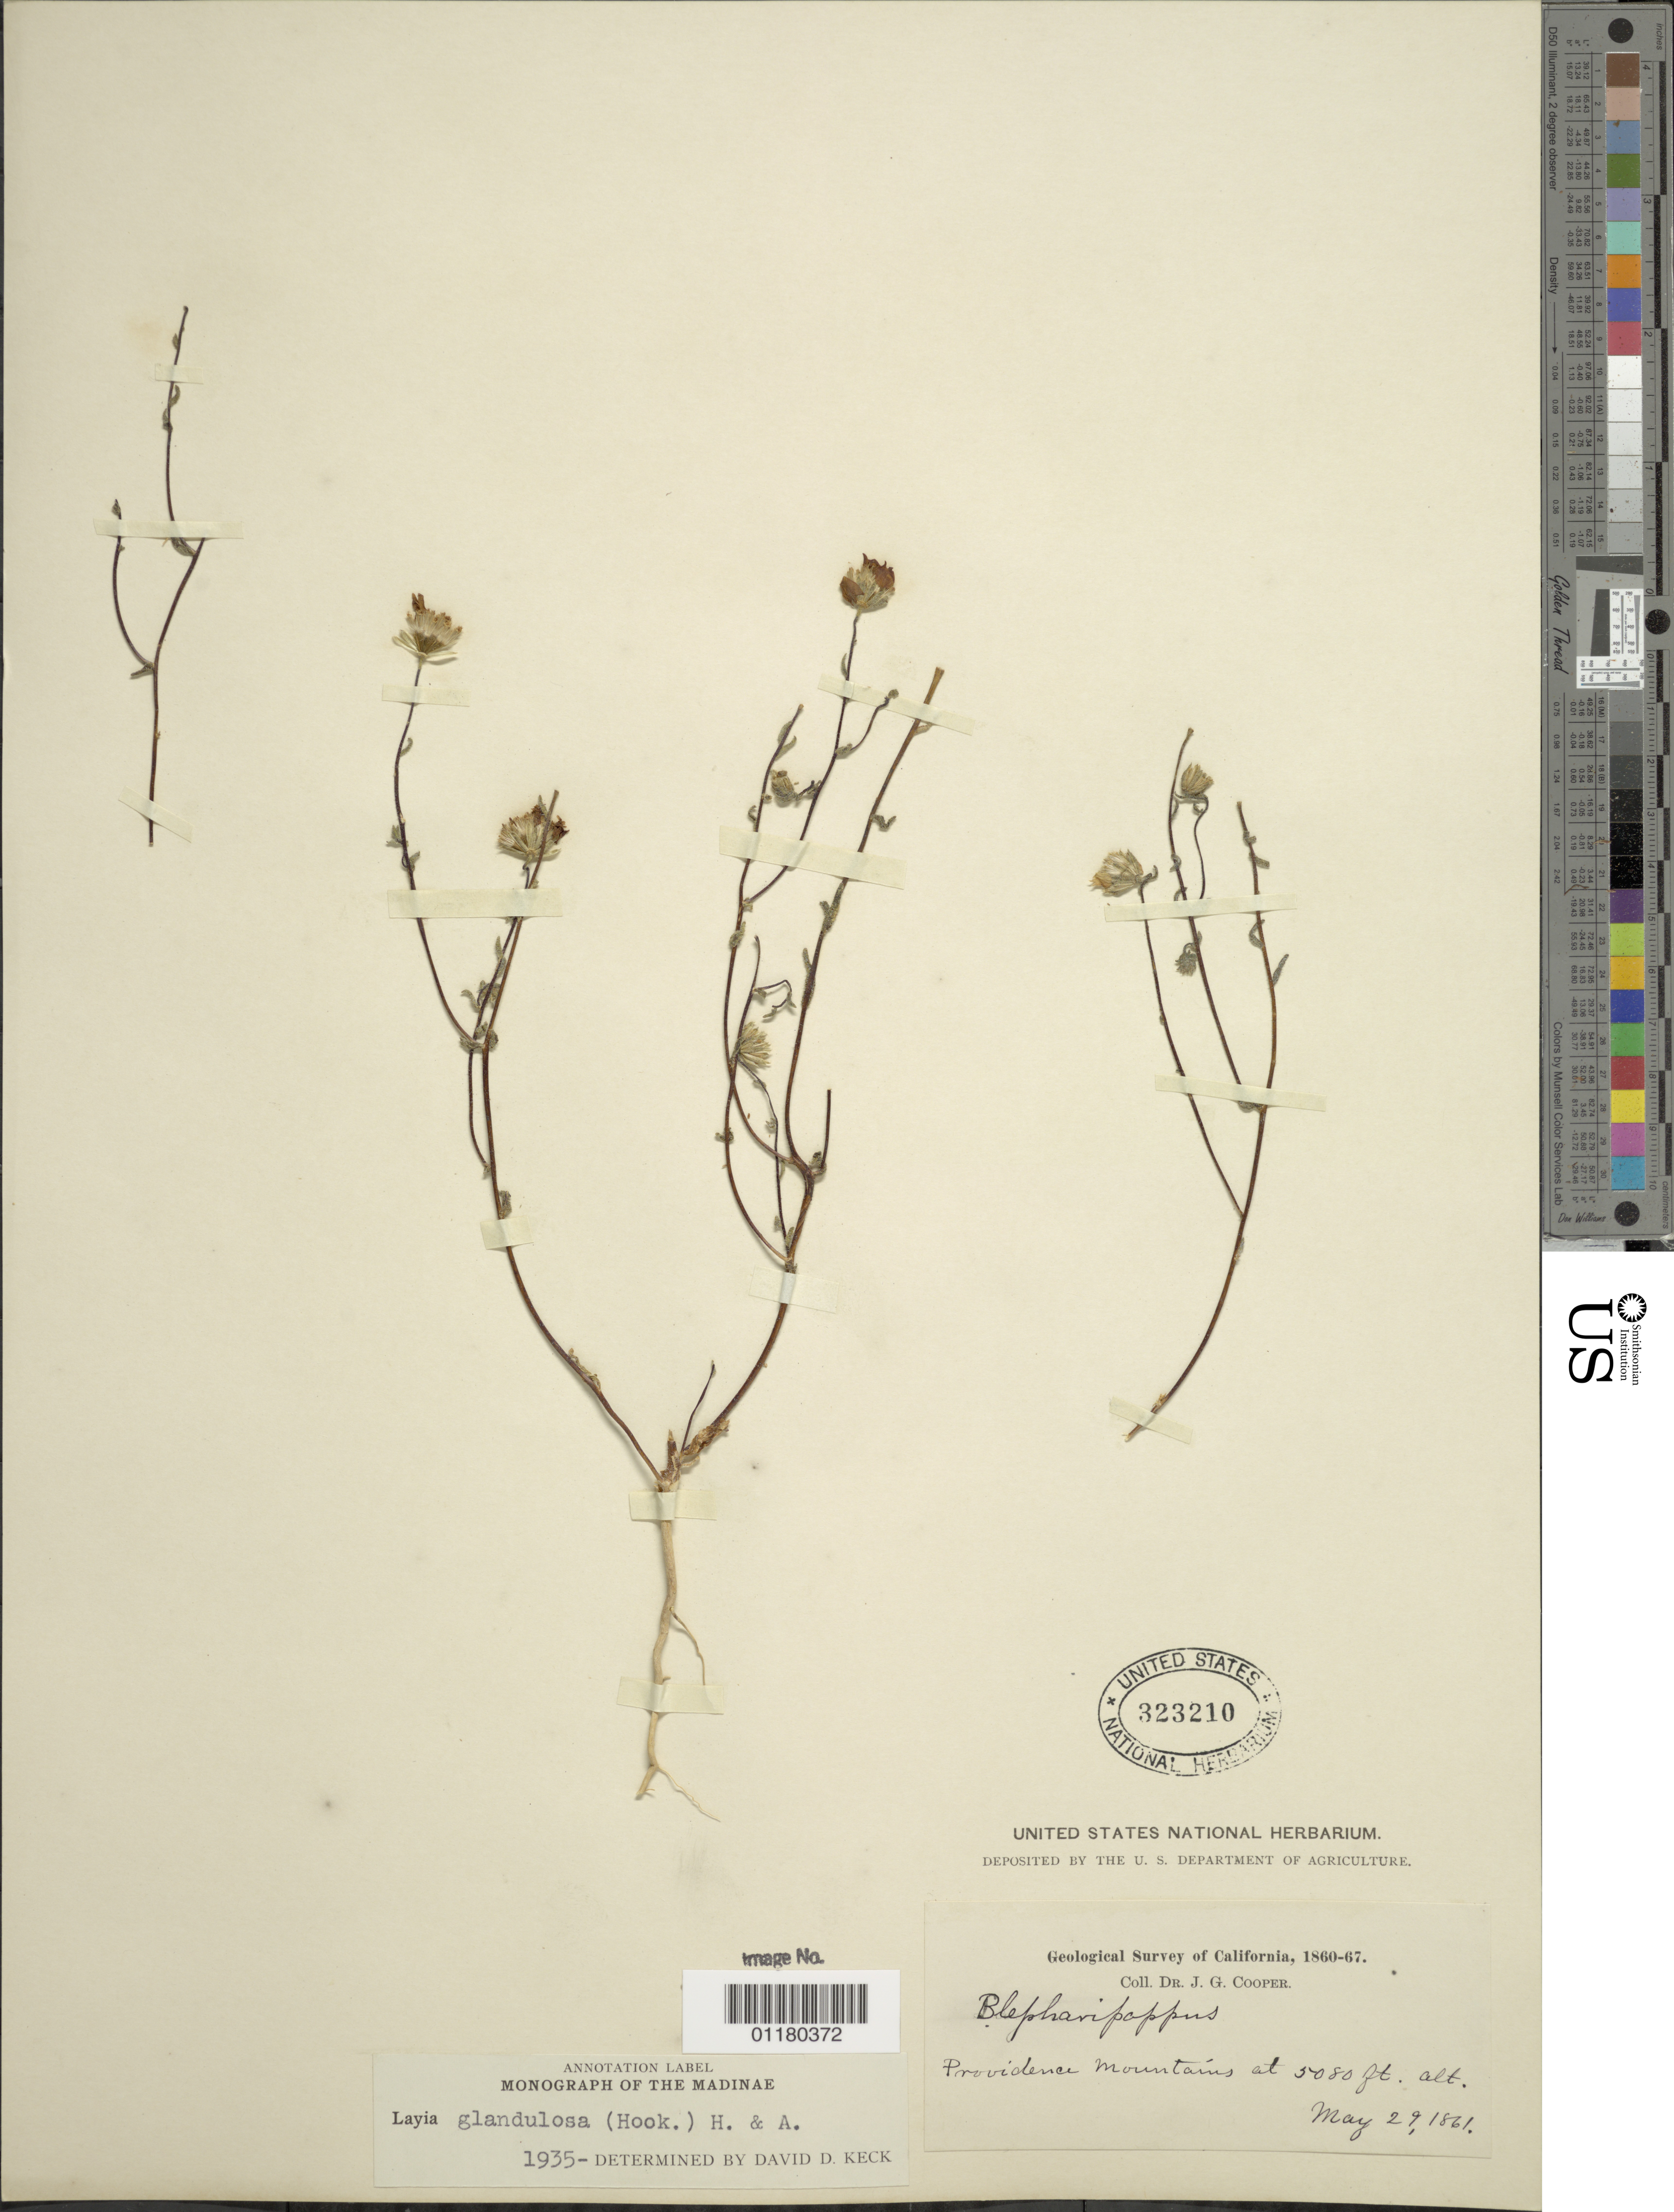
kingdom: Plantae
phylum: Tracheophyta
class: Magnoliopsida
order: Asterales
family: Asteraceae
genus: Layia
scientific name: Layia glandulosa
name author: Hook. & Arn.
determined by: Keck, David D.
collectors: J. G. Cooper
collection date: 1861-05-29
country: United States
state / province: California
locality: Providence Mountains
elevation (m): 1548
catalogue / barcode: US 323210